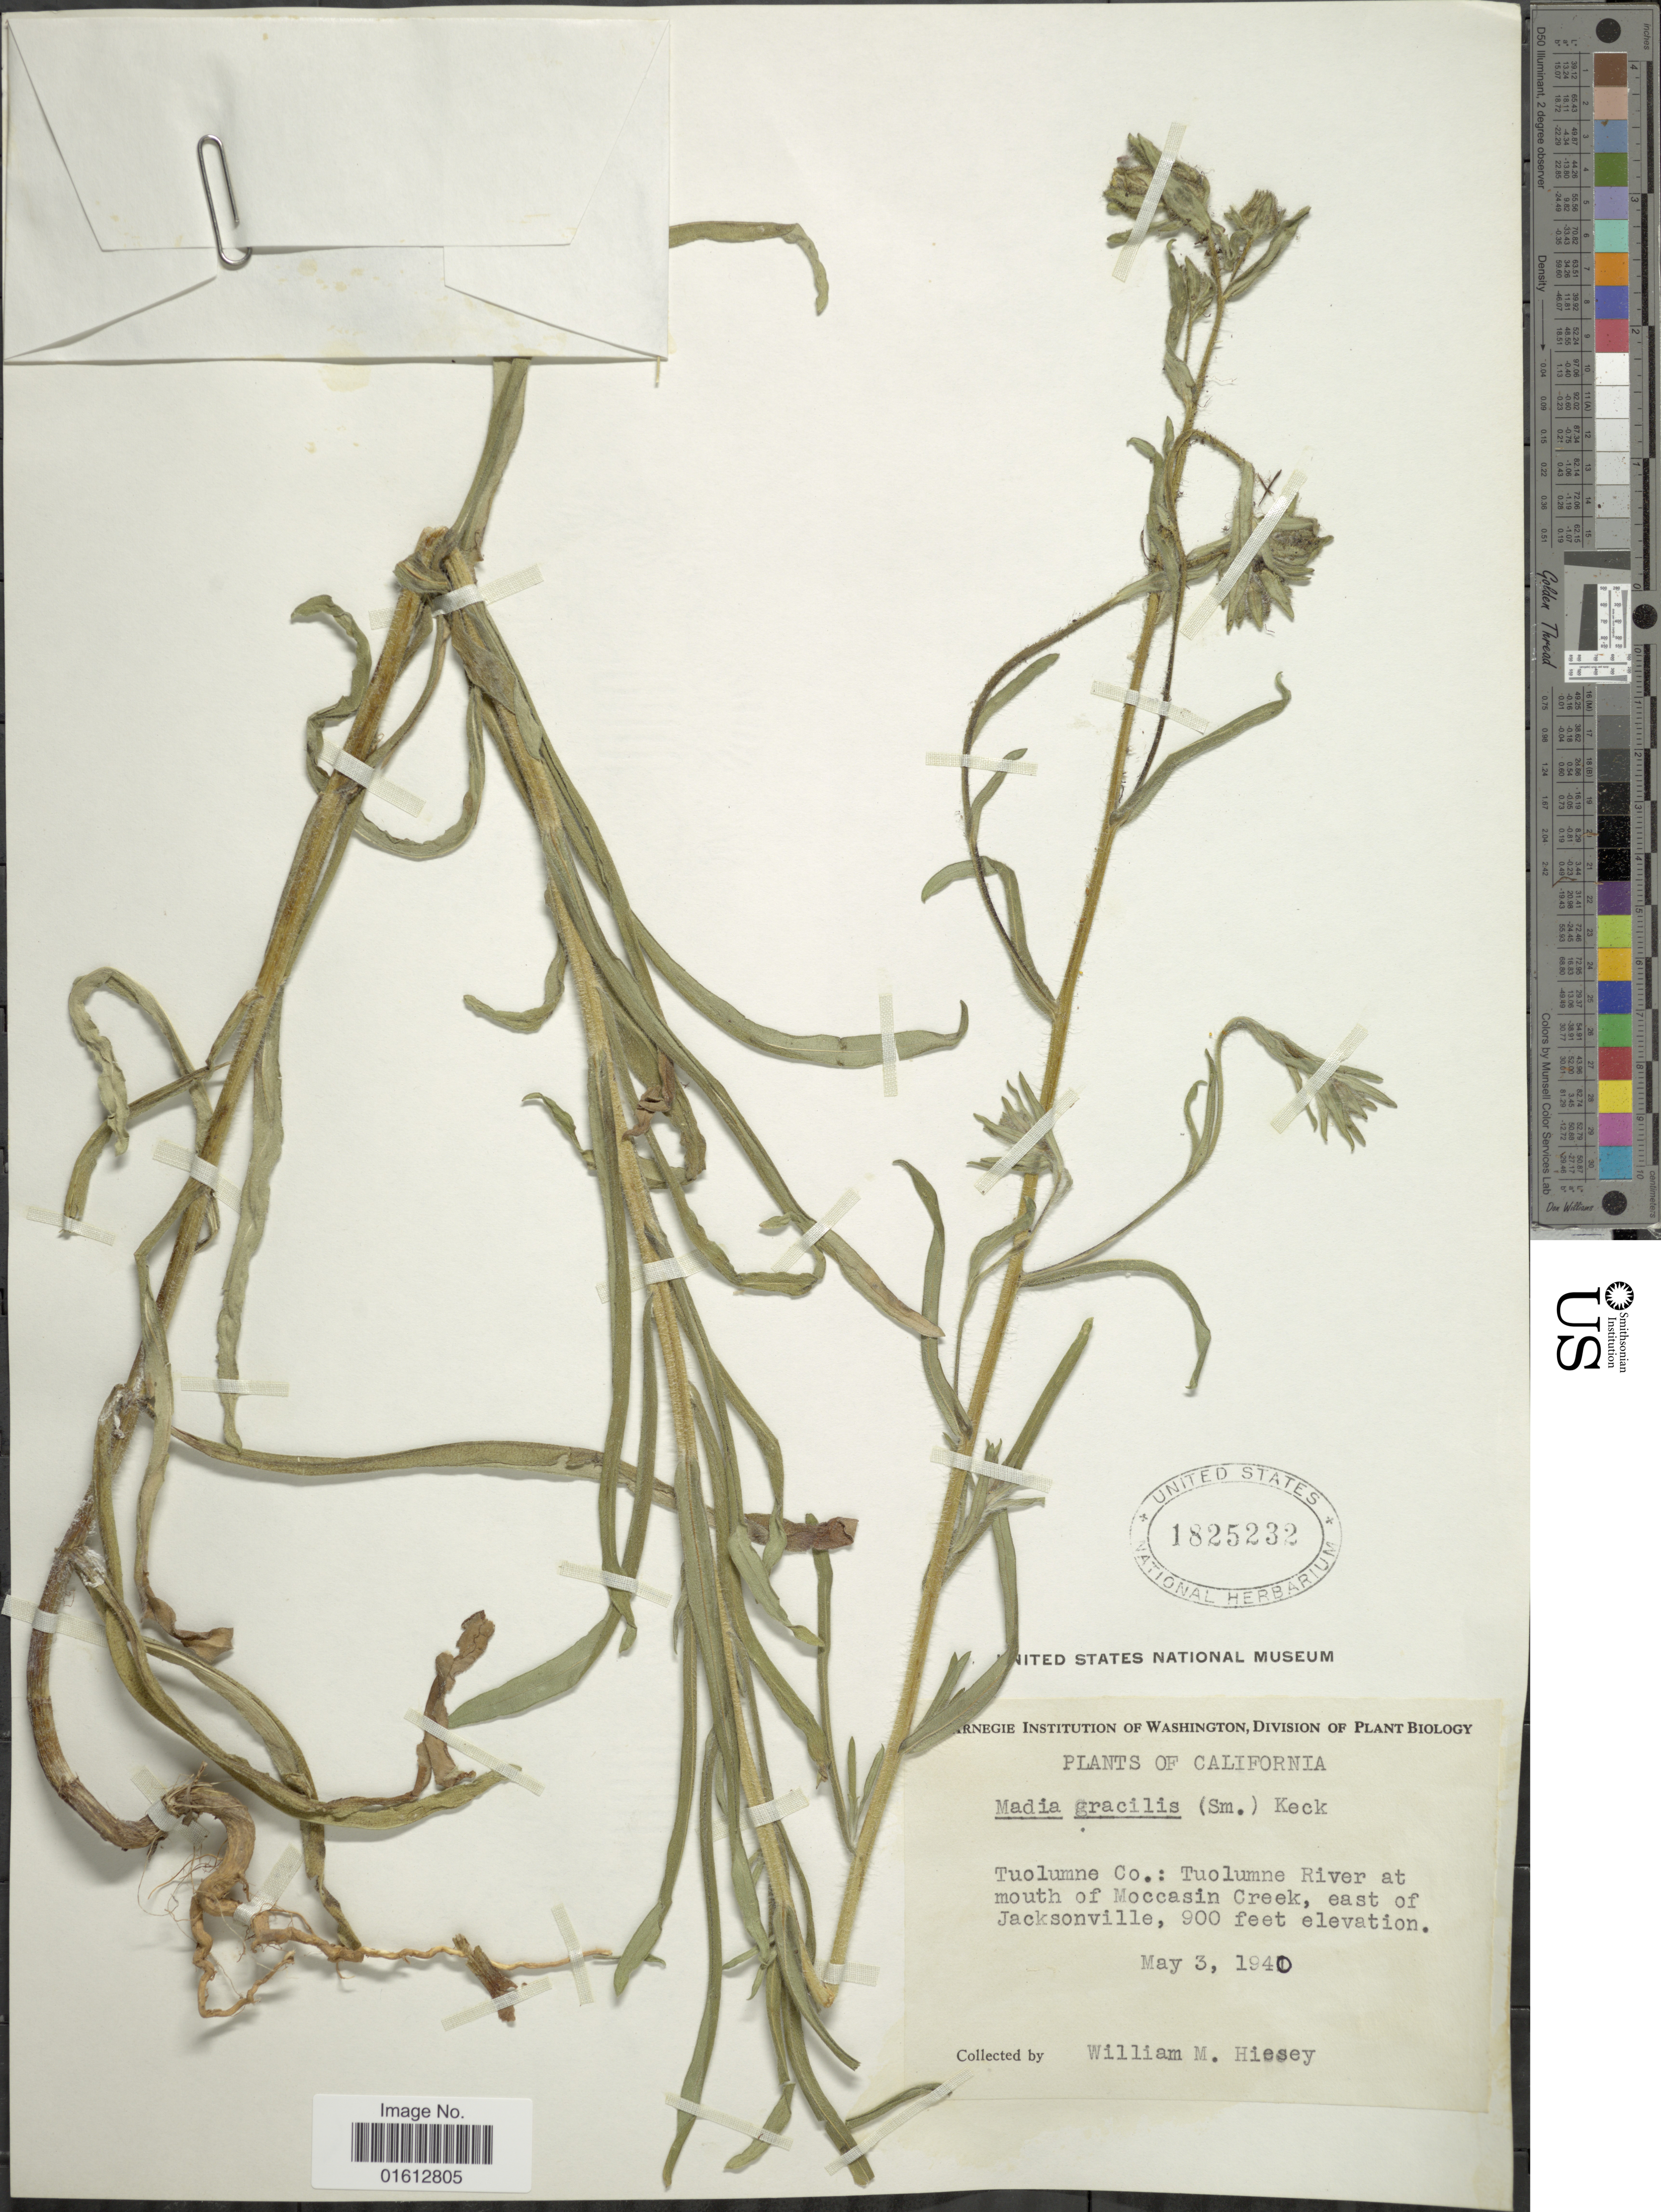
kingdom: Plantae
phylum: Tracheophyta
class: Magnoliopsida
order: Asterales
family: Asteraceae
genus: Madia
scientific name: Madia gracilis subsp. gracilis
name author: (Sm.) D.D. Keck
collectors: W. Hiesey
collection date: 1940-05-03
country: United States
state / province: California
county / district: Tuolumne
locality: California, Tuolumne Co.: Tuolumne River at mouth of Moccasin Creek, east of Jacksonville.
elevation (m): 274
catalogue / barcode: US 1825232